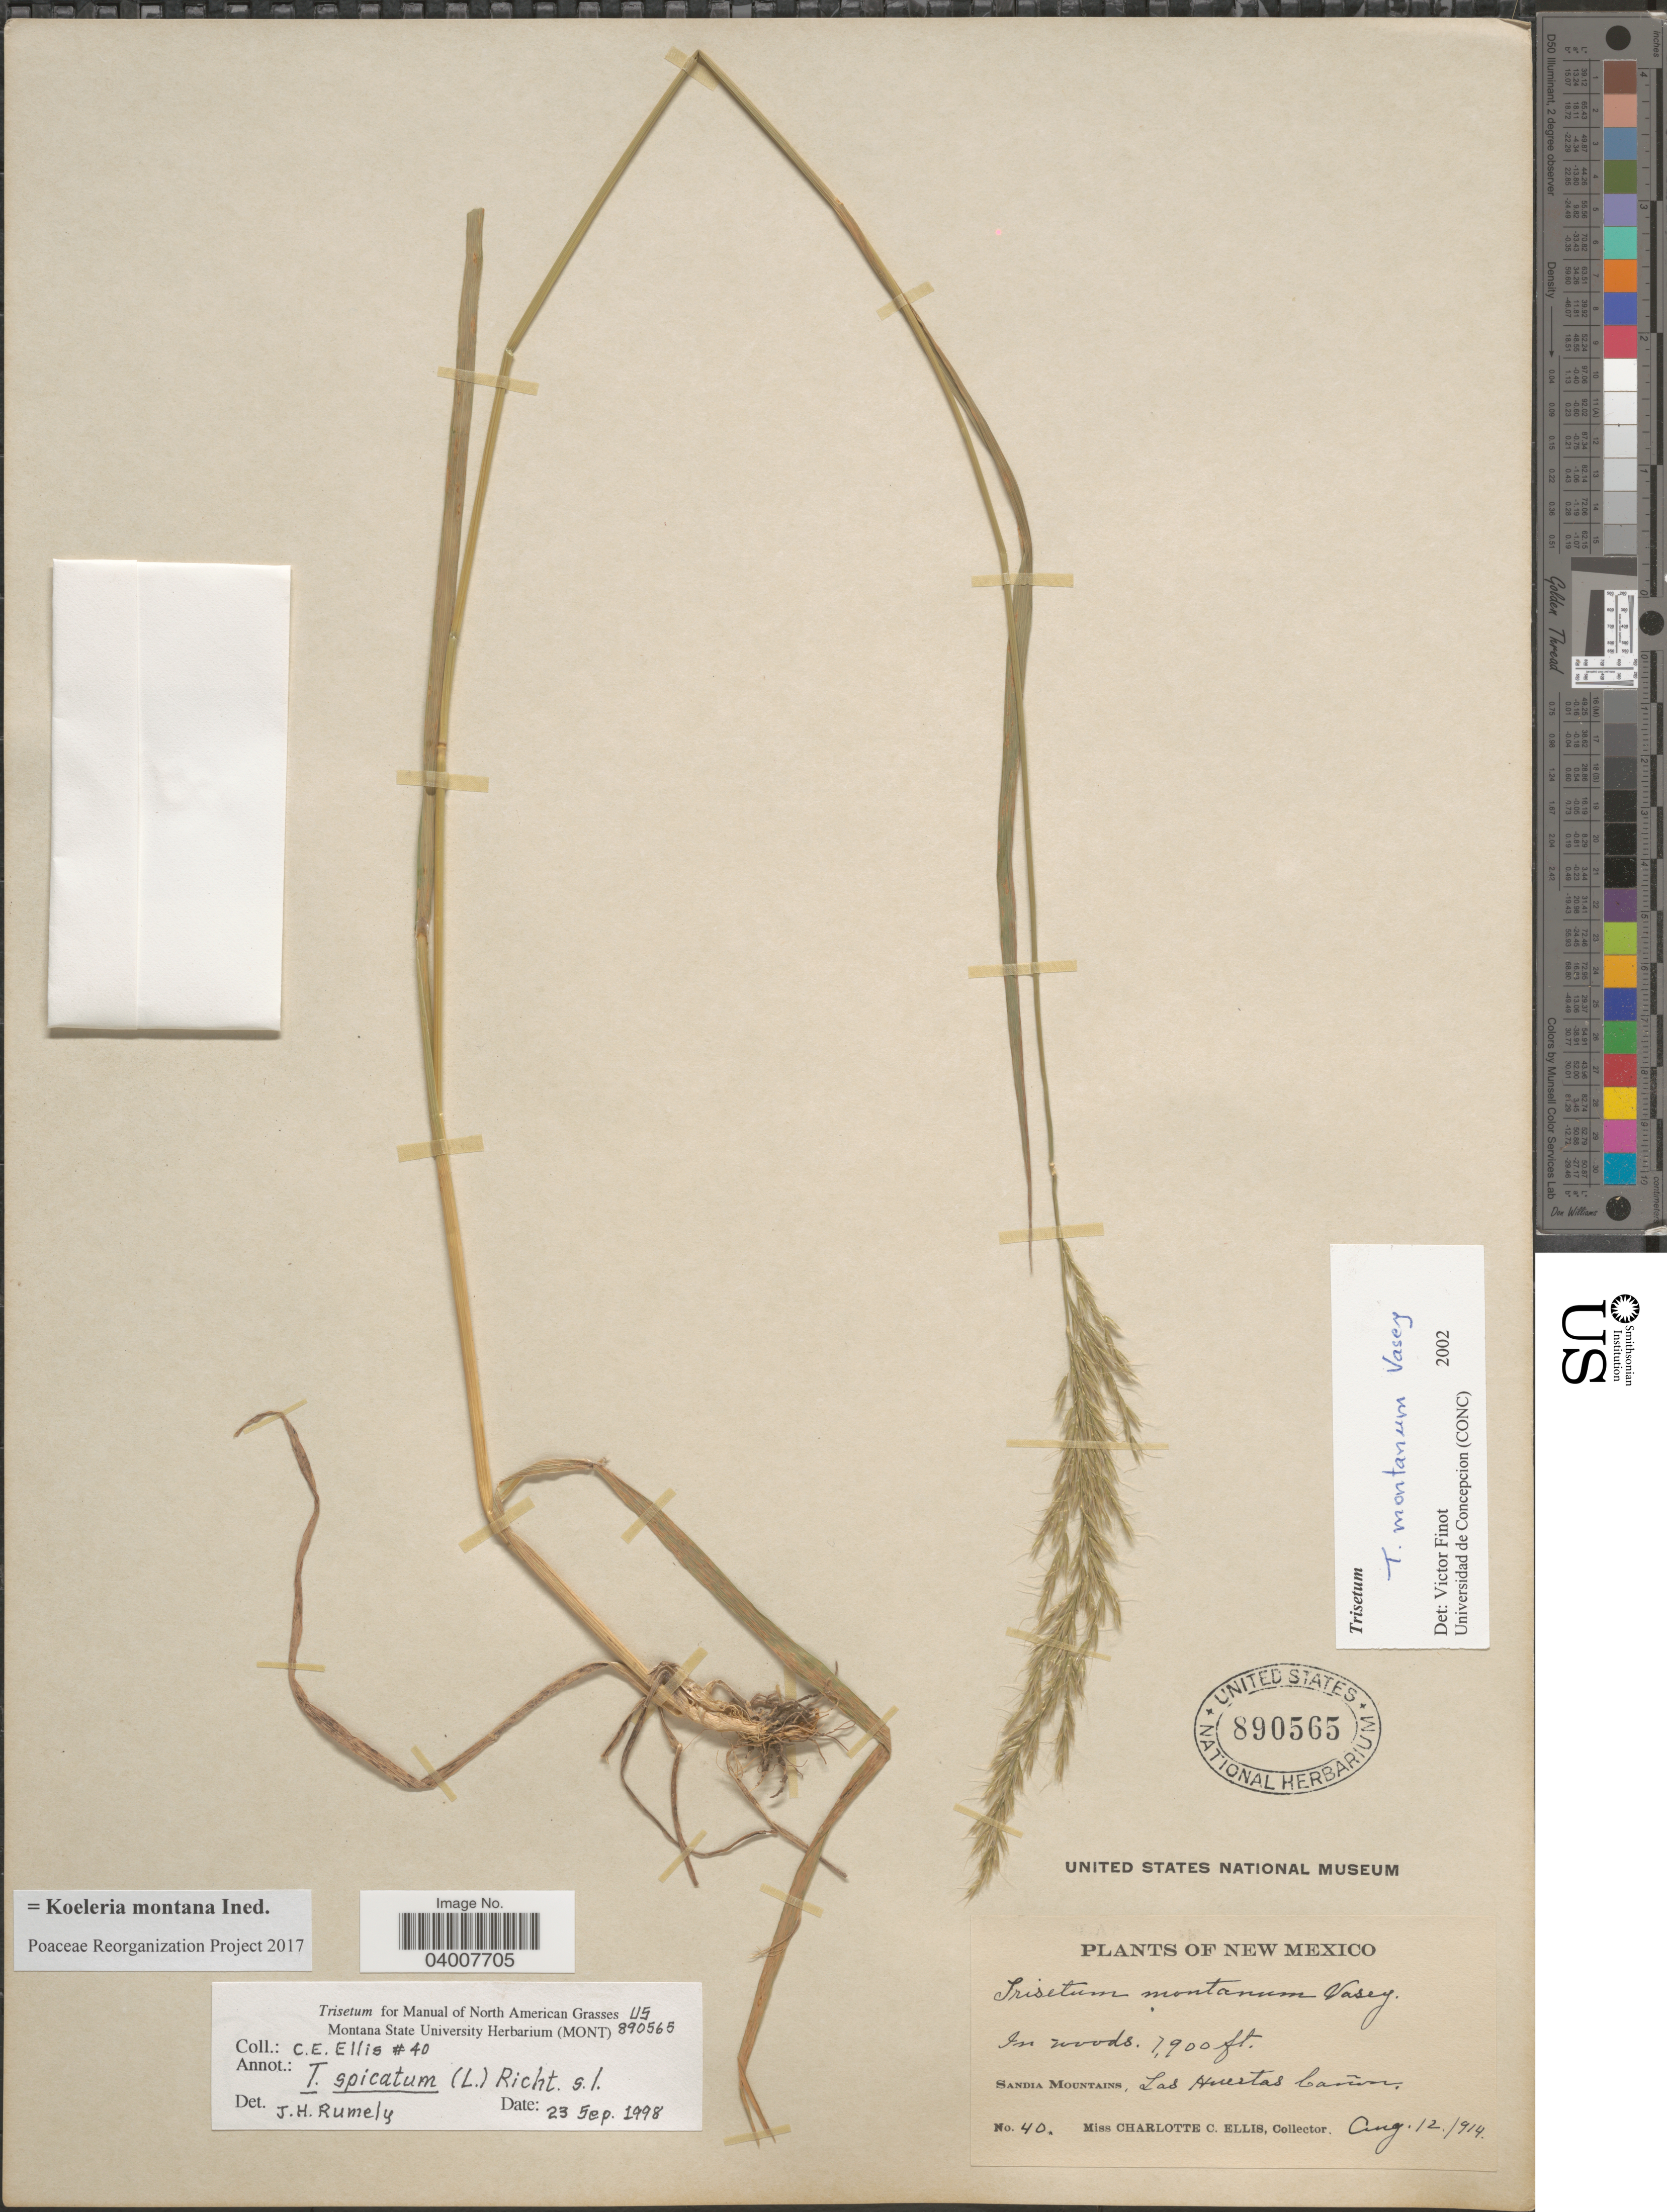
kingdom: Plantae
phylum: Tracheophyta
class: Liliopsida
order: Poales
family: Poaceae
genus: Koeleria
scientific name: Koeleria montana ined.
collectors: C. C. Ellis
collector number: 40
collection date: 1914-08-12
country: United States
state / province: New Mexico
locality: Sandia Mountains, Las Huertas Cañon.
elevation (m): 2408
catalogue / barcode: US 890565